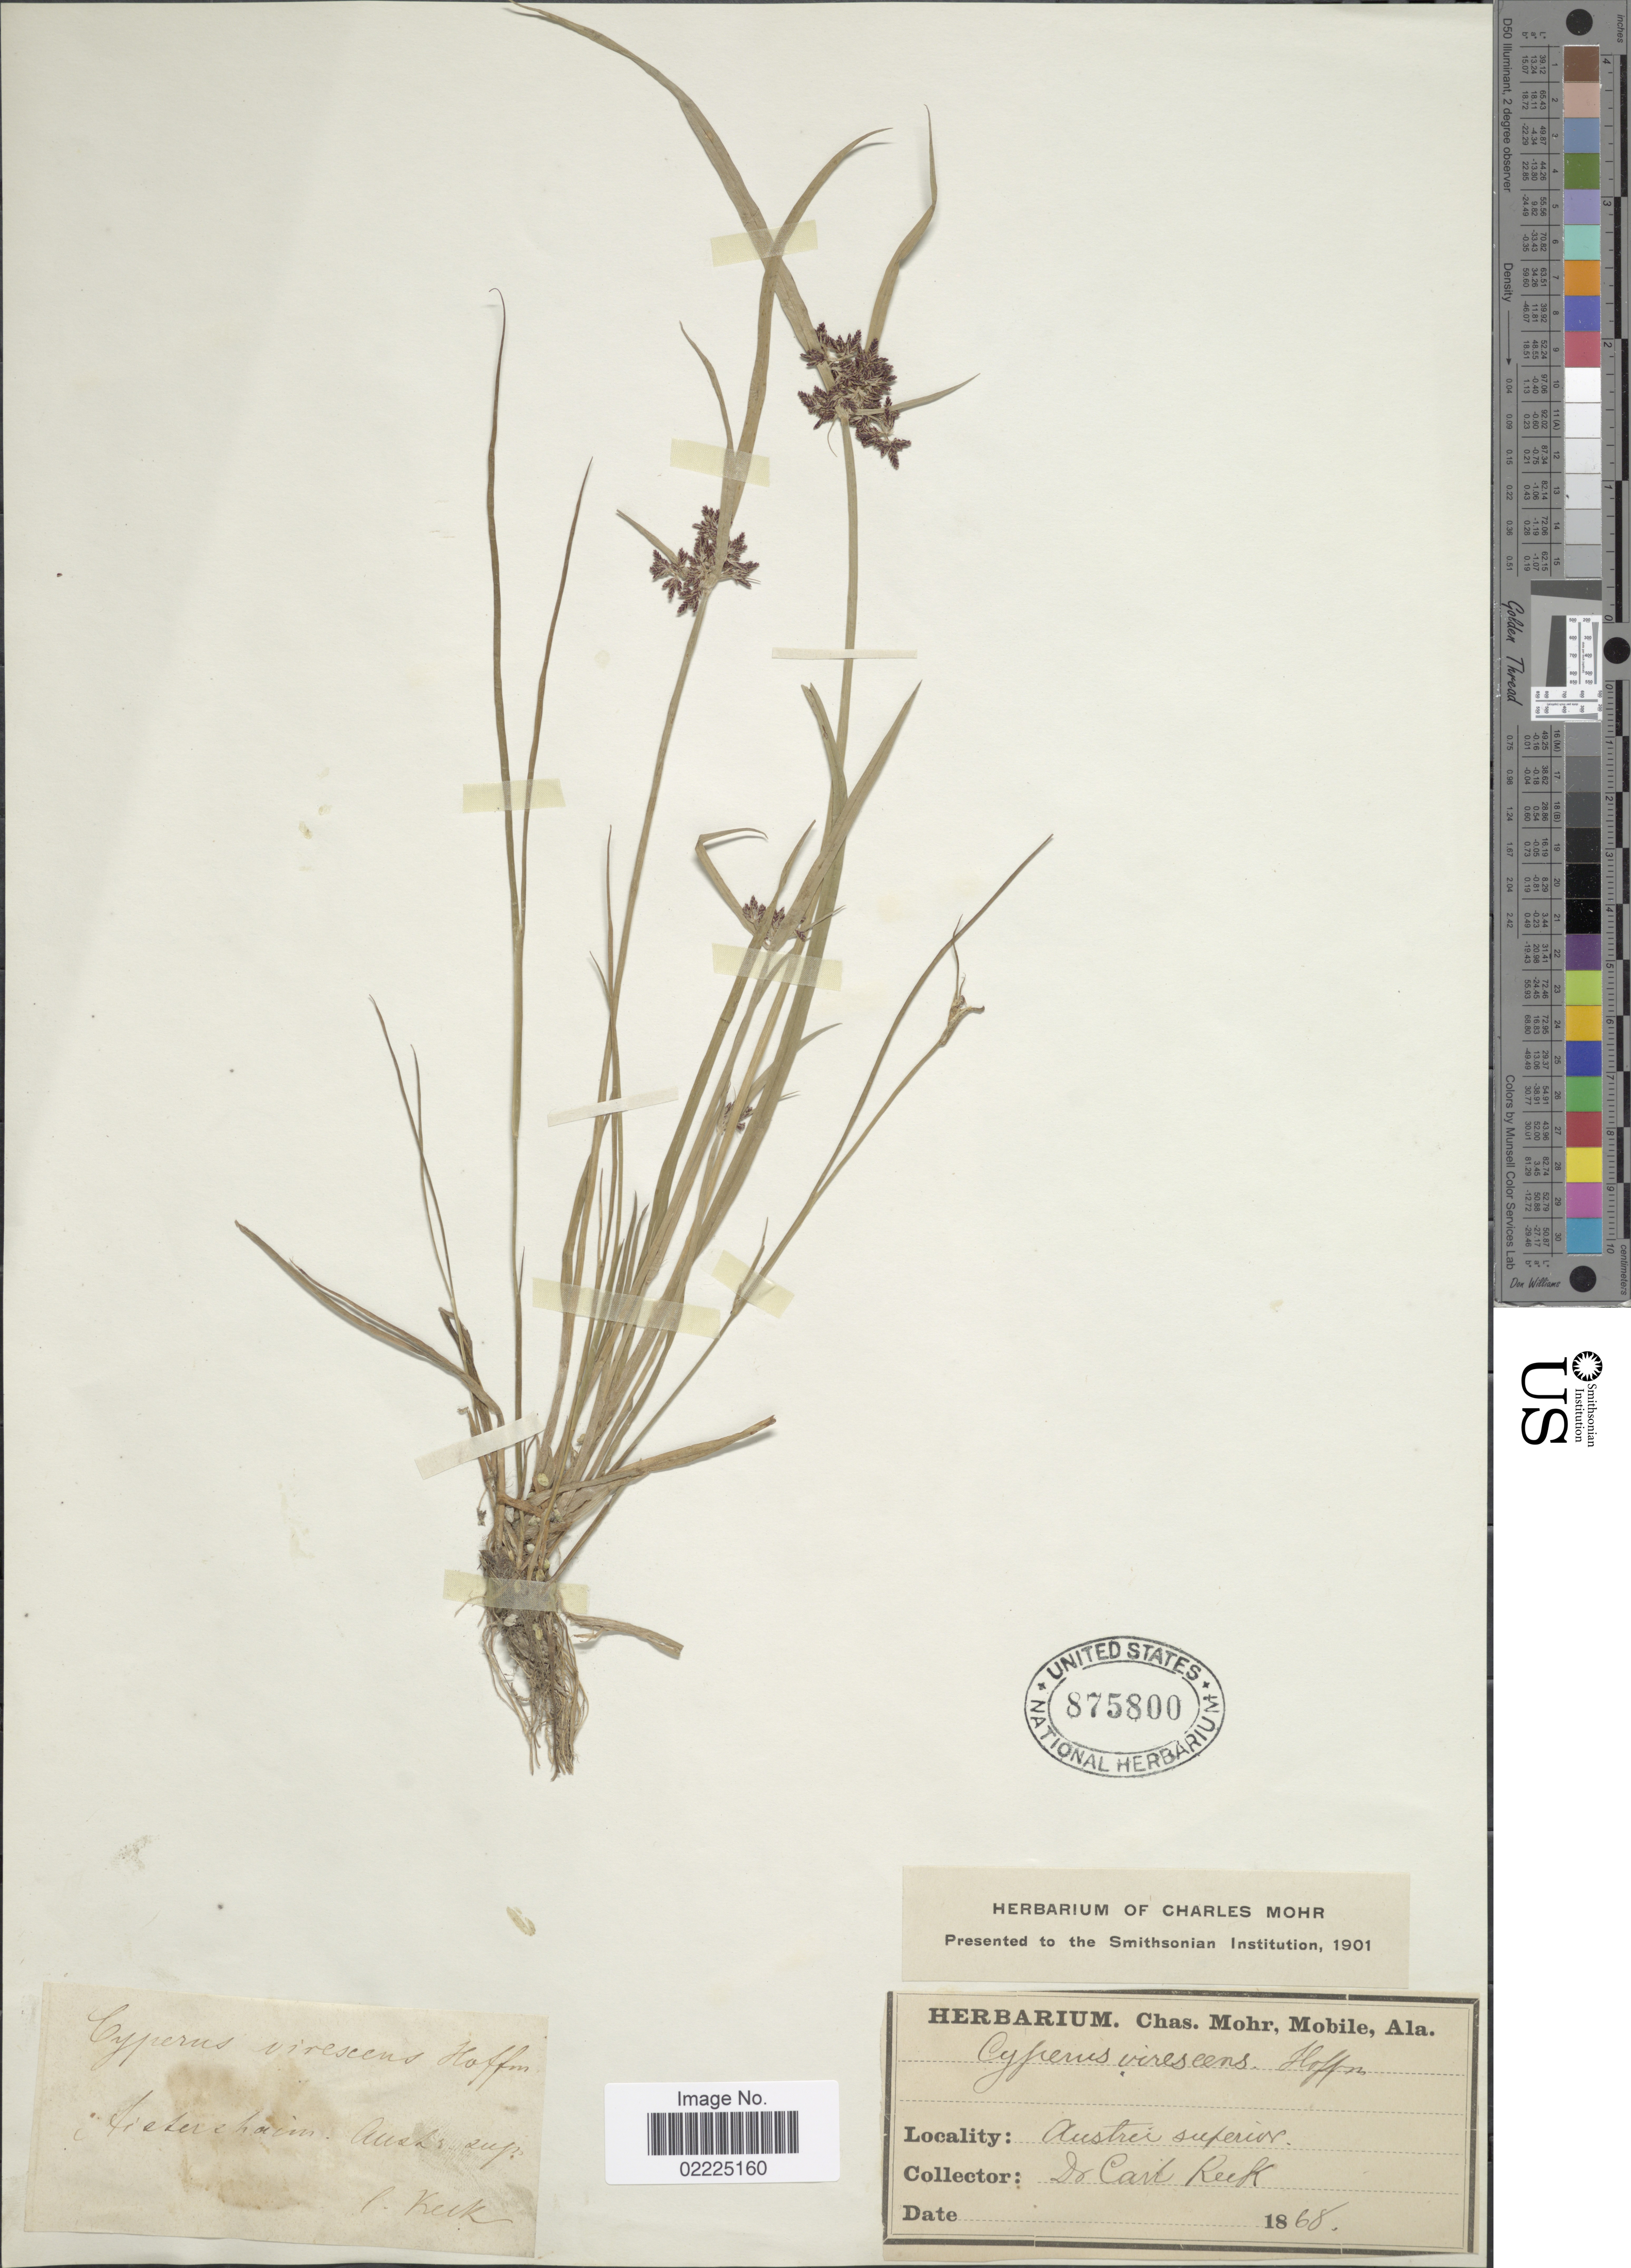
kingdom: Plantae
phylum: Tracheophyta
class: Liliopsida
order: Poales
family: Cyperaceae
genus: Cyperus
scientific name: Cyperus fuscus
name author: L.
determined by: Strong, Mark T., (BOT), Smithsonian Institution - National Museum of Natural History (UNITED STATES)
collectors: C. Keck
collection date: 1868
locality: Austrei superior [interpreted]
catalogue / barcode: US 875800